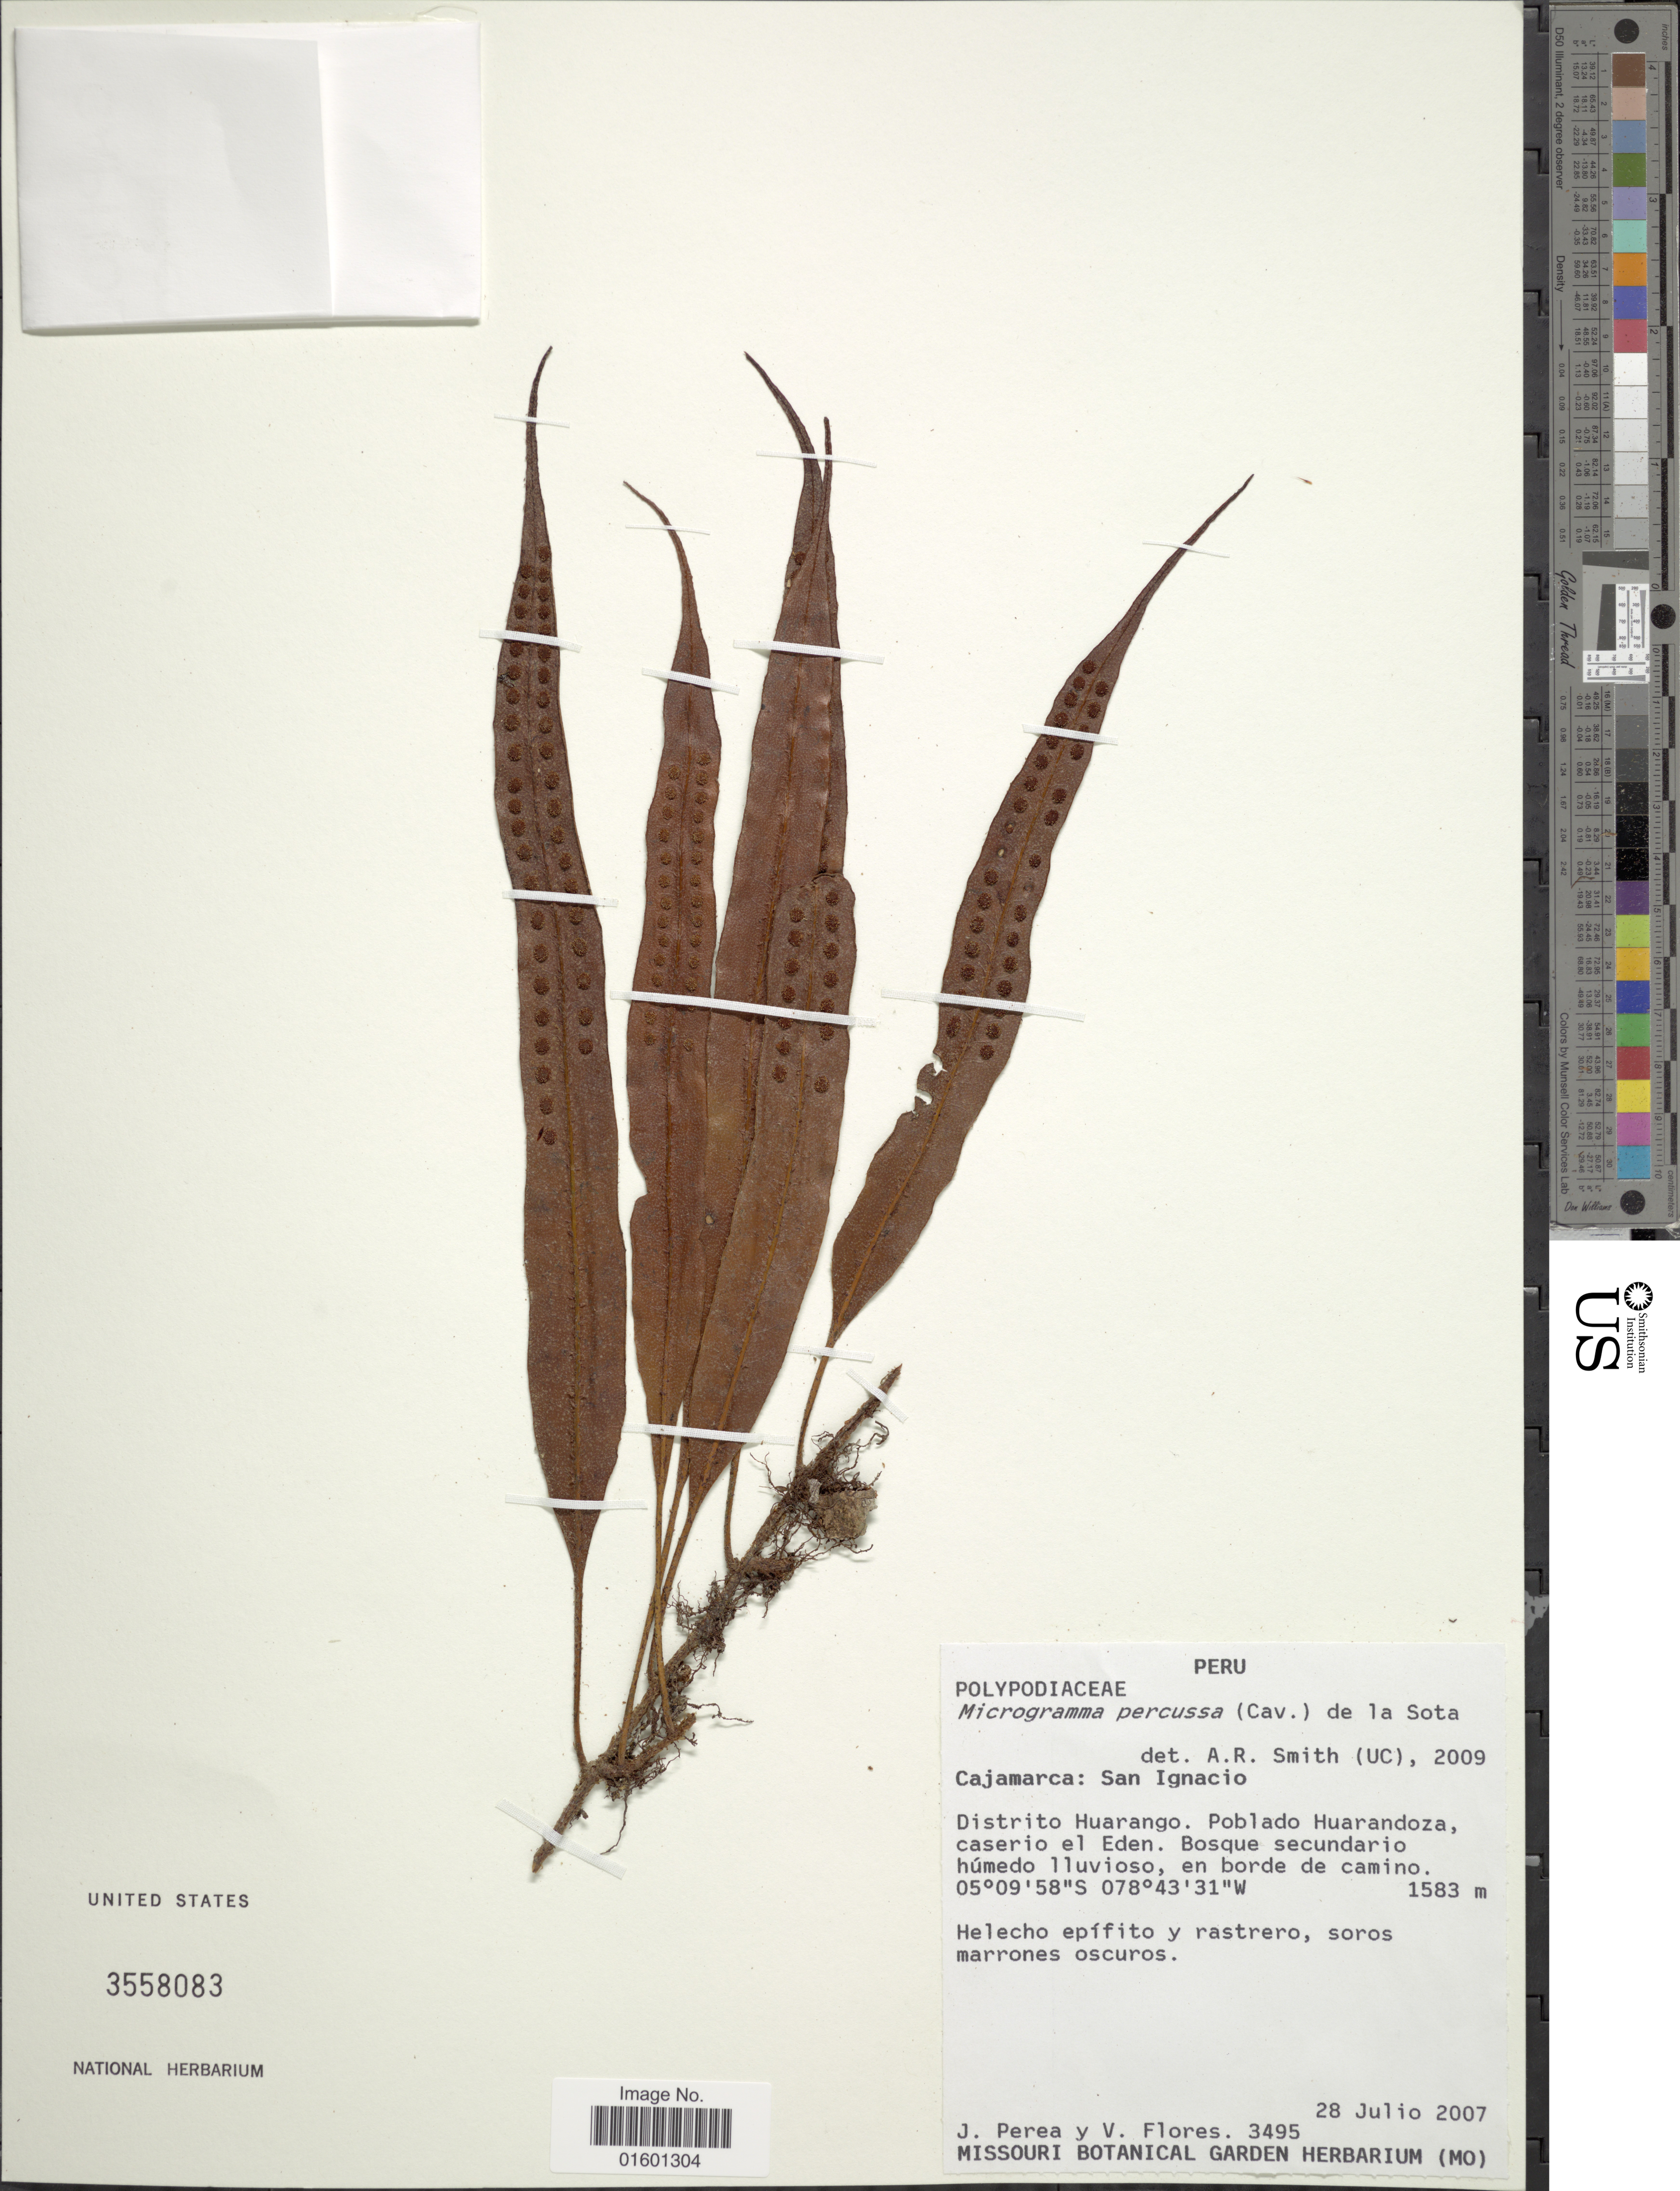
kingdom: Plantae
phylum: Tracheophyta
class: Polypodiopsida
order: Polypodiales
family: Polypodiaceae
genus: Microgramma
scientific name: Microgramma percussa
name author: (Cav.) de la Sota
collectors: J. Perea & V. Flores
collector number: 3495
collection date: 2007-07-28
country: Peru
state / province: Cajamarca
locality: San Ignacio, Distrito Huarango. Poblado Huarandoza, caserio el Eden. Bosque secundario humedo lluvioso, en borde de camino.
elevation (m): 1583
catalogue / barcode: US 3558083